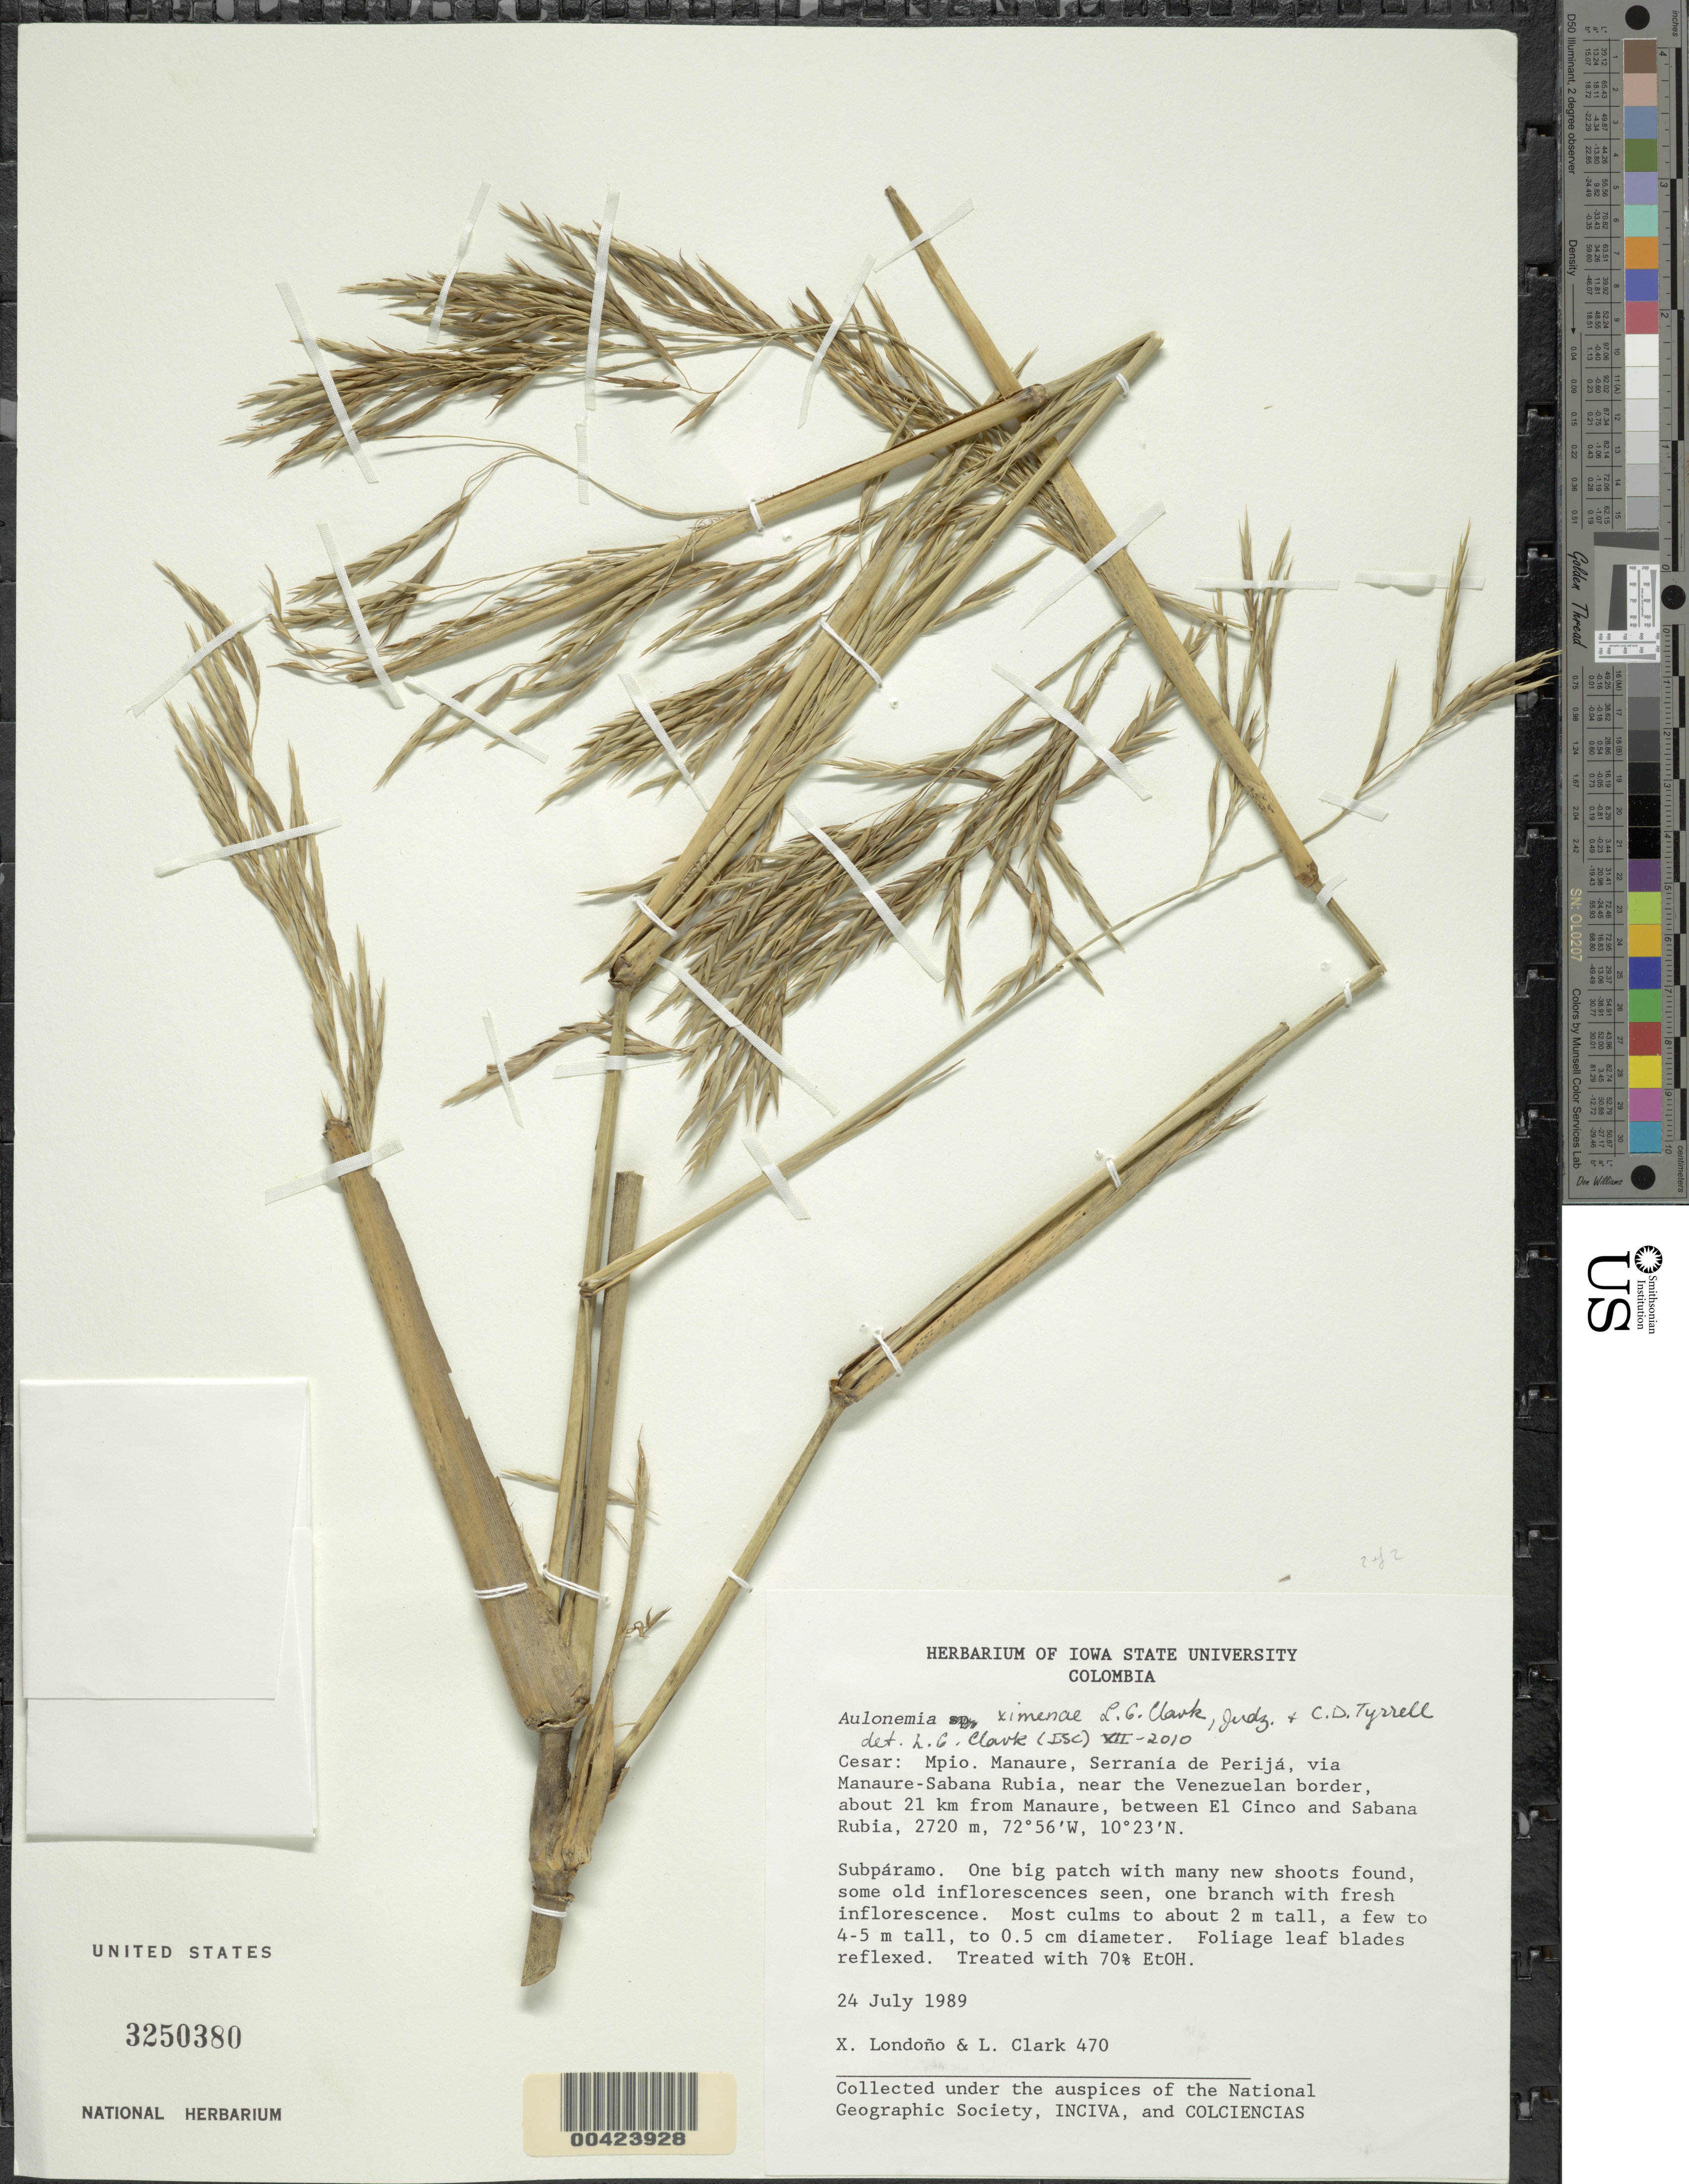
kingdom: Plantae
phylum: Tracheophyta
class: Liliopsida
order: Poales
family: Poaceae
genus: Aulonemia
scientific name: Aulonemia ximenae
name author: L.G. Clark et al.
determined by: Clark, Lynn G., (ISC), Iowa State University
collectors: X. Londoño & L. G. Clark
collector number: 470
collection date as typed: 24 Jul 1989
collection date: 1989-07-24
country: Colombia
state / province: César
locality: Manaure Mun. (?), Serrania de Perija, between El Cinco and Sabana Rubia, near Venezuelan border, about 21 km from Manaure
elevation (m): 2720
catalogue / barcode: US 3250380